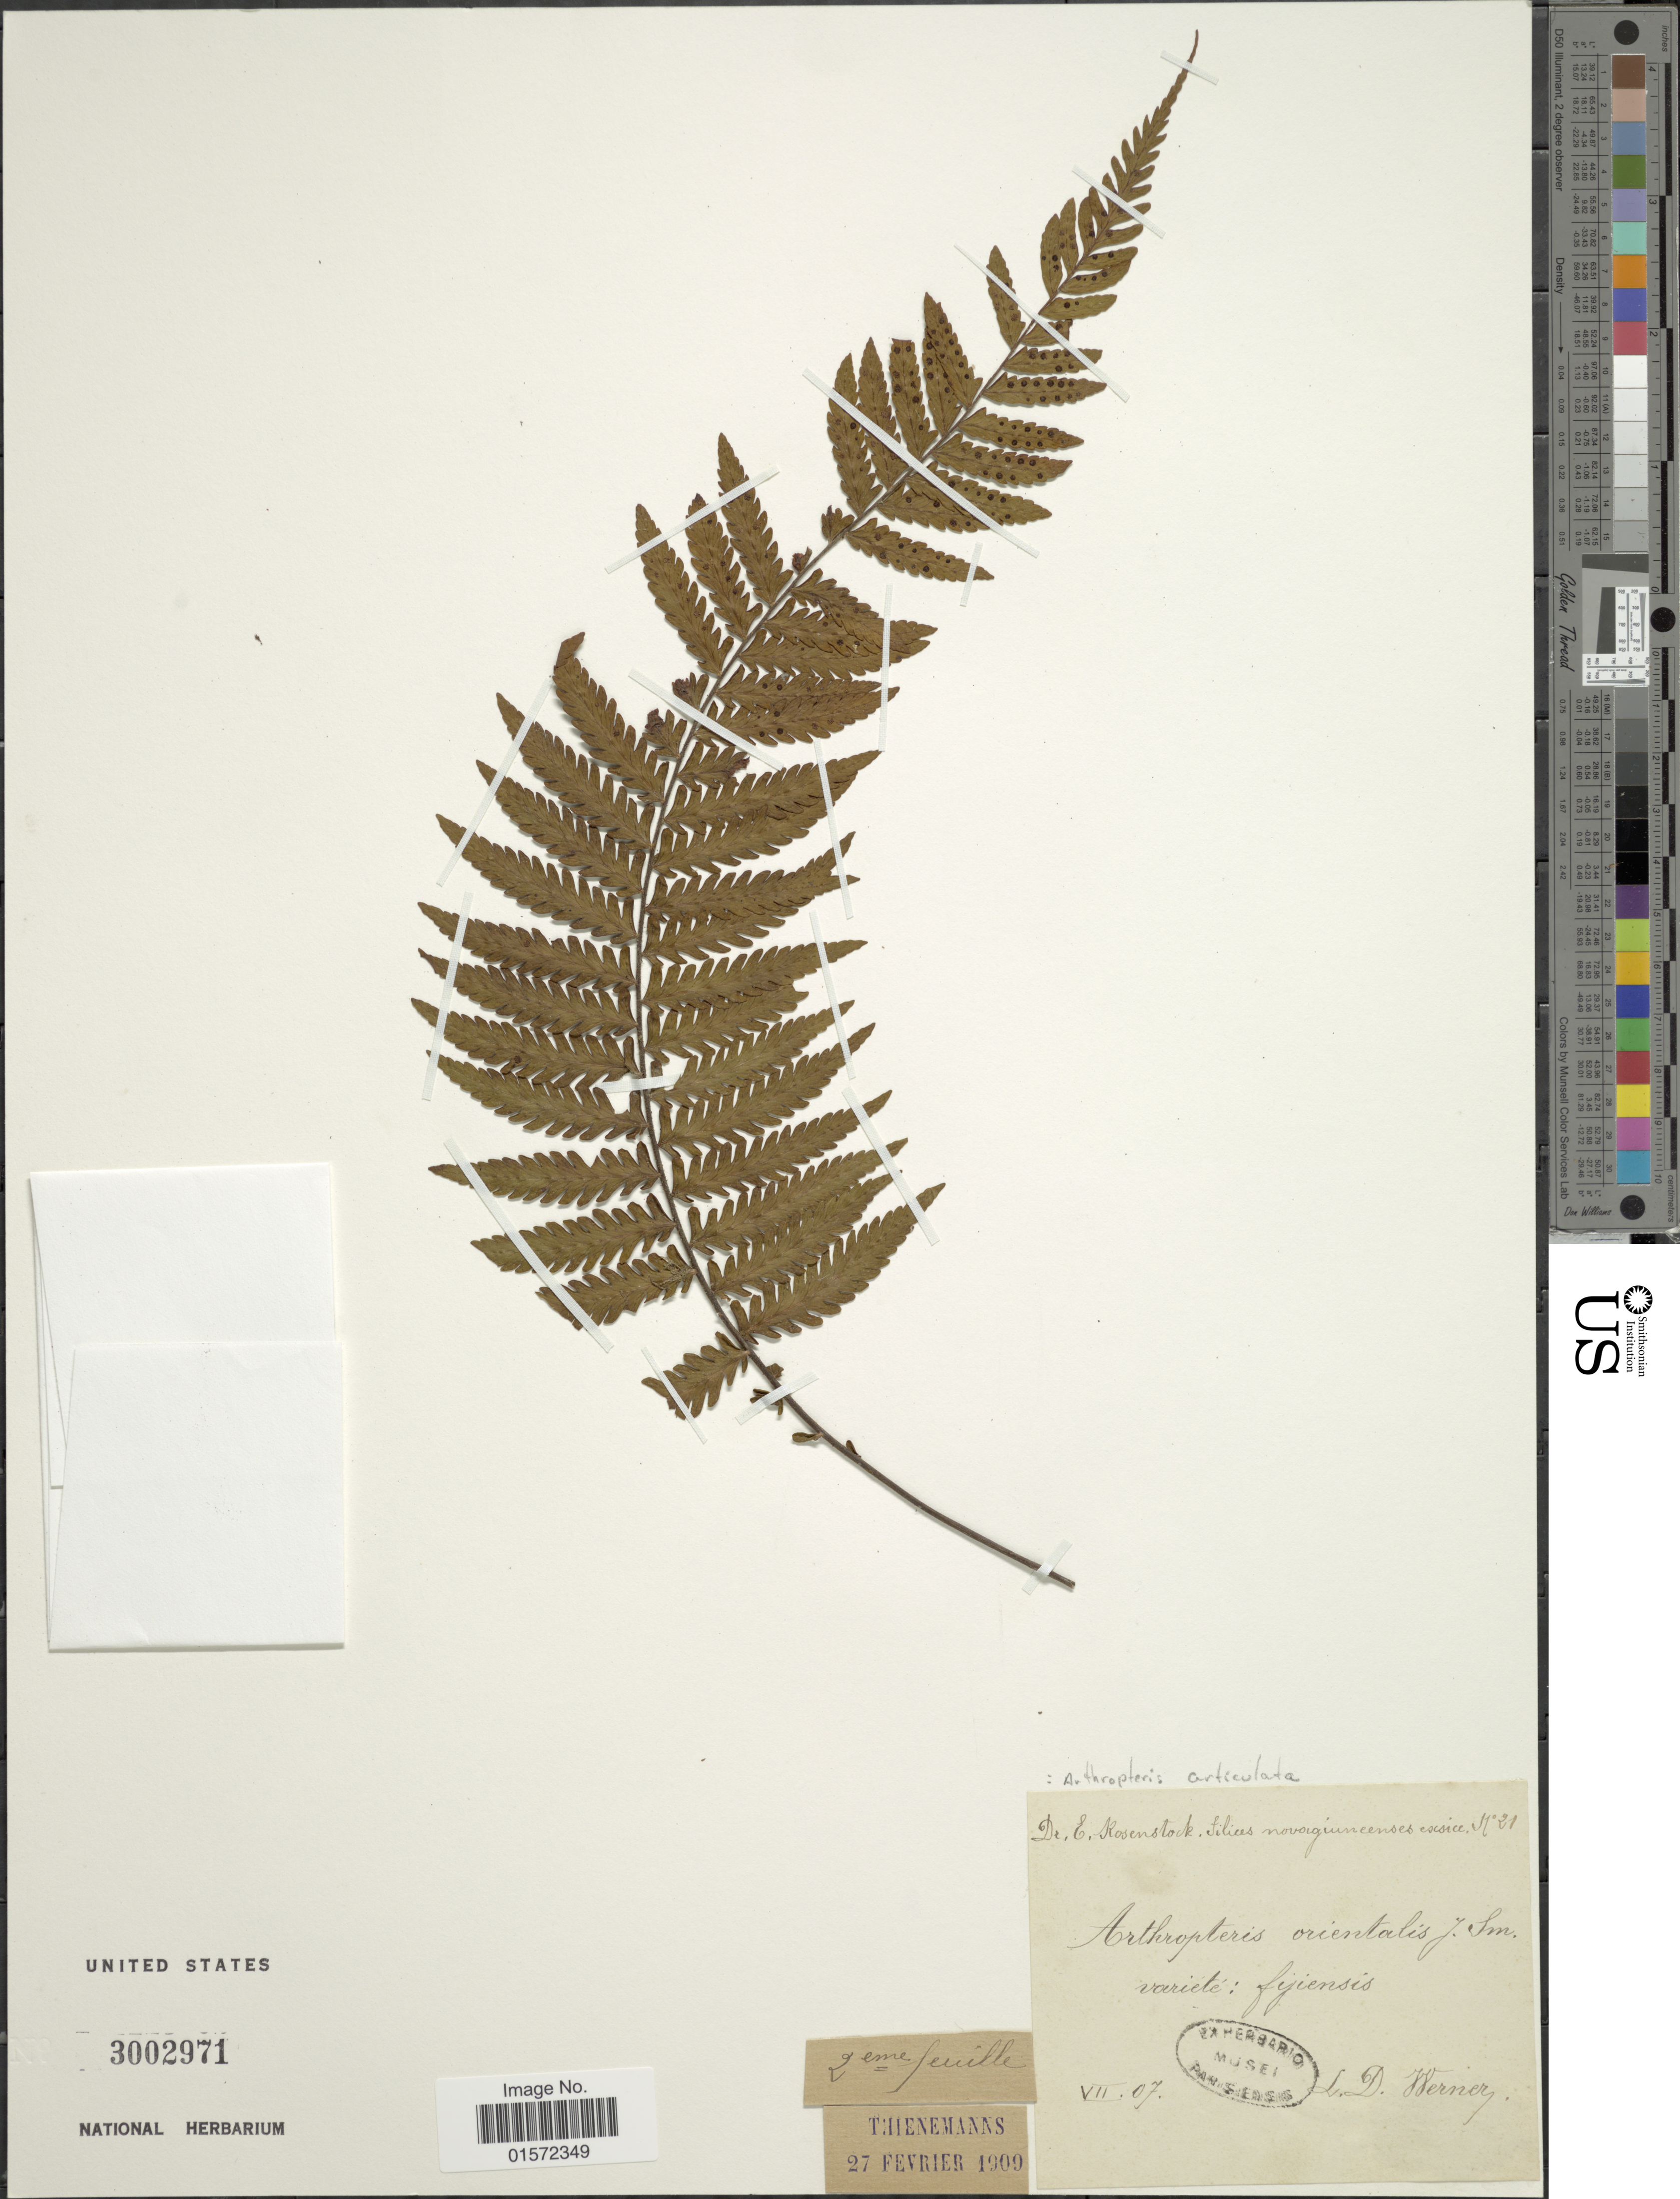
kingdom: Plantae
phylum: Tracheophyta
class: Polypodiopsida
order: Polypodiales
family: Tectariaceae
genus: Arthropteris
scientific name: Arthropteris articulata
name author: (Brack.) C. Chr.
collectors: L. Werner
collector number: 21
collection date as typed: Transcribed d/m/y: /7/7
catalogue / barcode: US 3002971